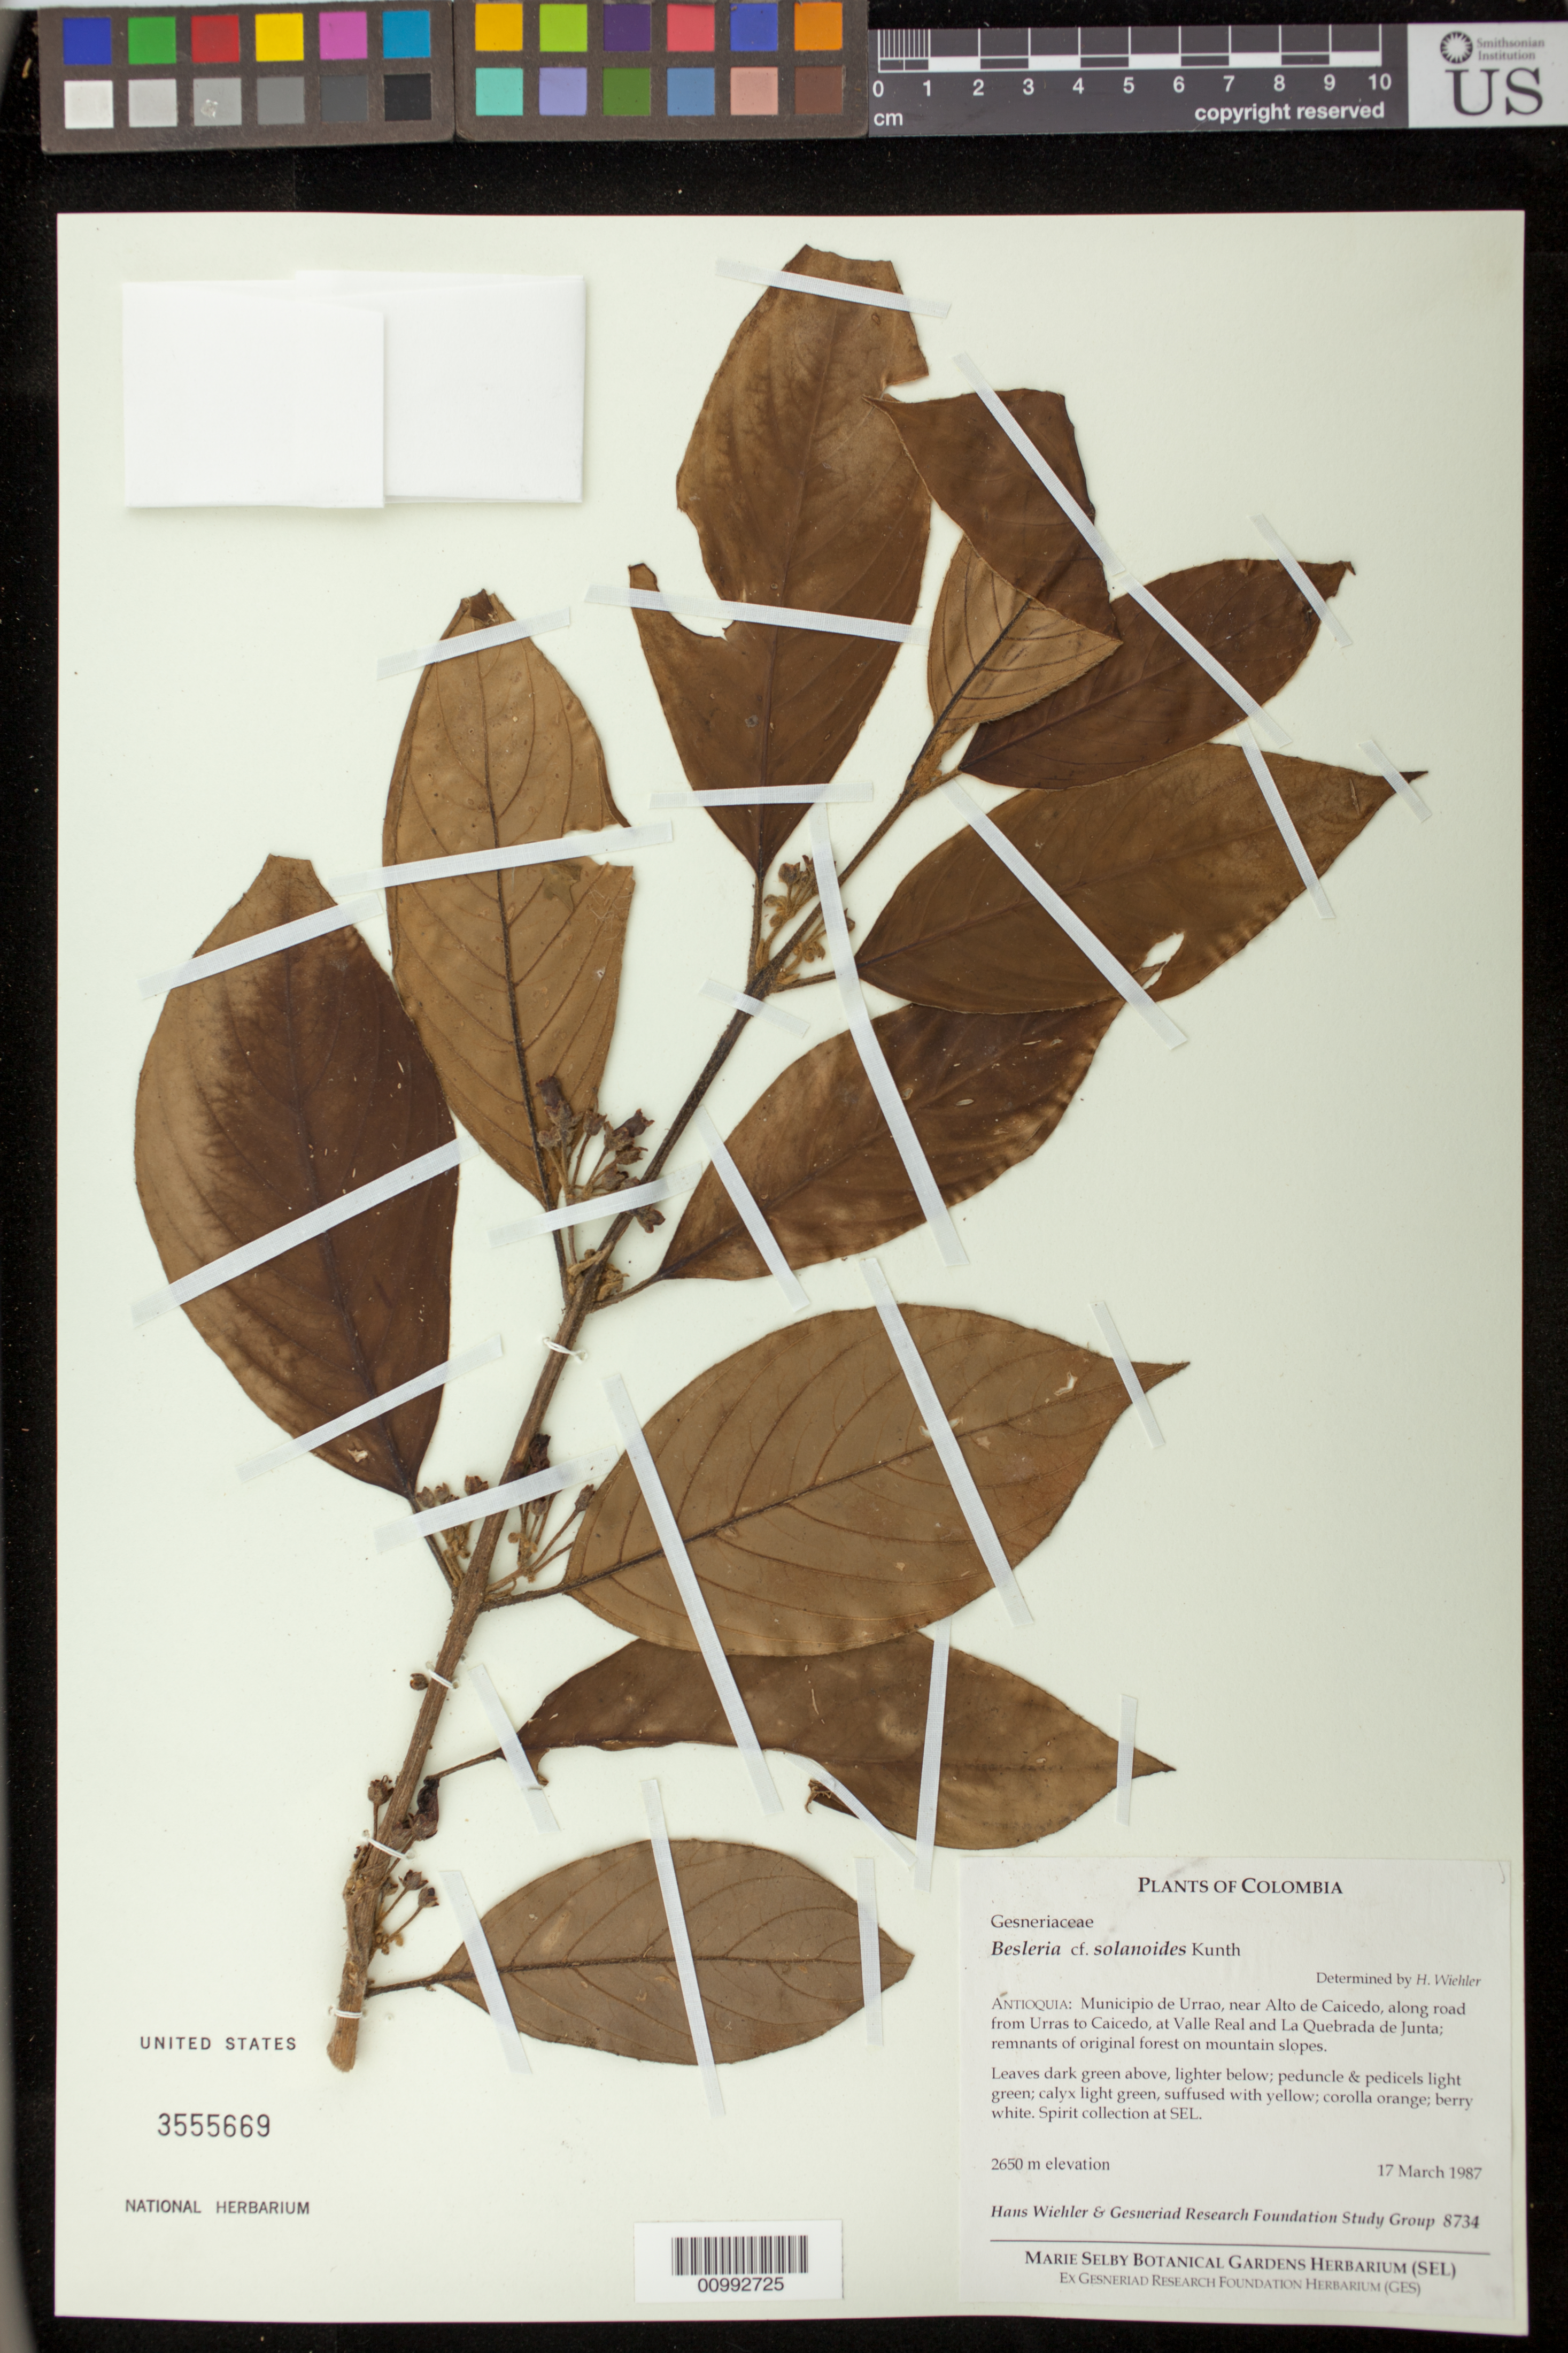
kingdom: Plantae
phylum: Tracheophyta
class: Magnoliopsida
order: Lamiales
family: Gesneriaceae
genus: Besleria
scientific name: Besleria solanoides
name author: Kunth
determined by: Wiehler, H. J.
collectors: H. J. Wiehler & GRF Study Group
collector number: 8734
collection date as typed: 17 Mar 1987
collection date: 1987-03-17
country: Colombia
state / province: Antioquia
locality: Antioquia: Mpio. De Urrao, near Alto de Caicedo, along road from Urras to Caicedo, at Valle Real and La Quebrada de Junta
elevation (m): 2650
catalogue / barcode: US 3555669